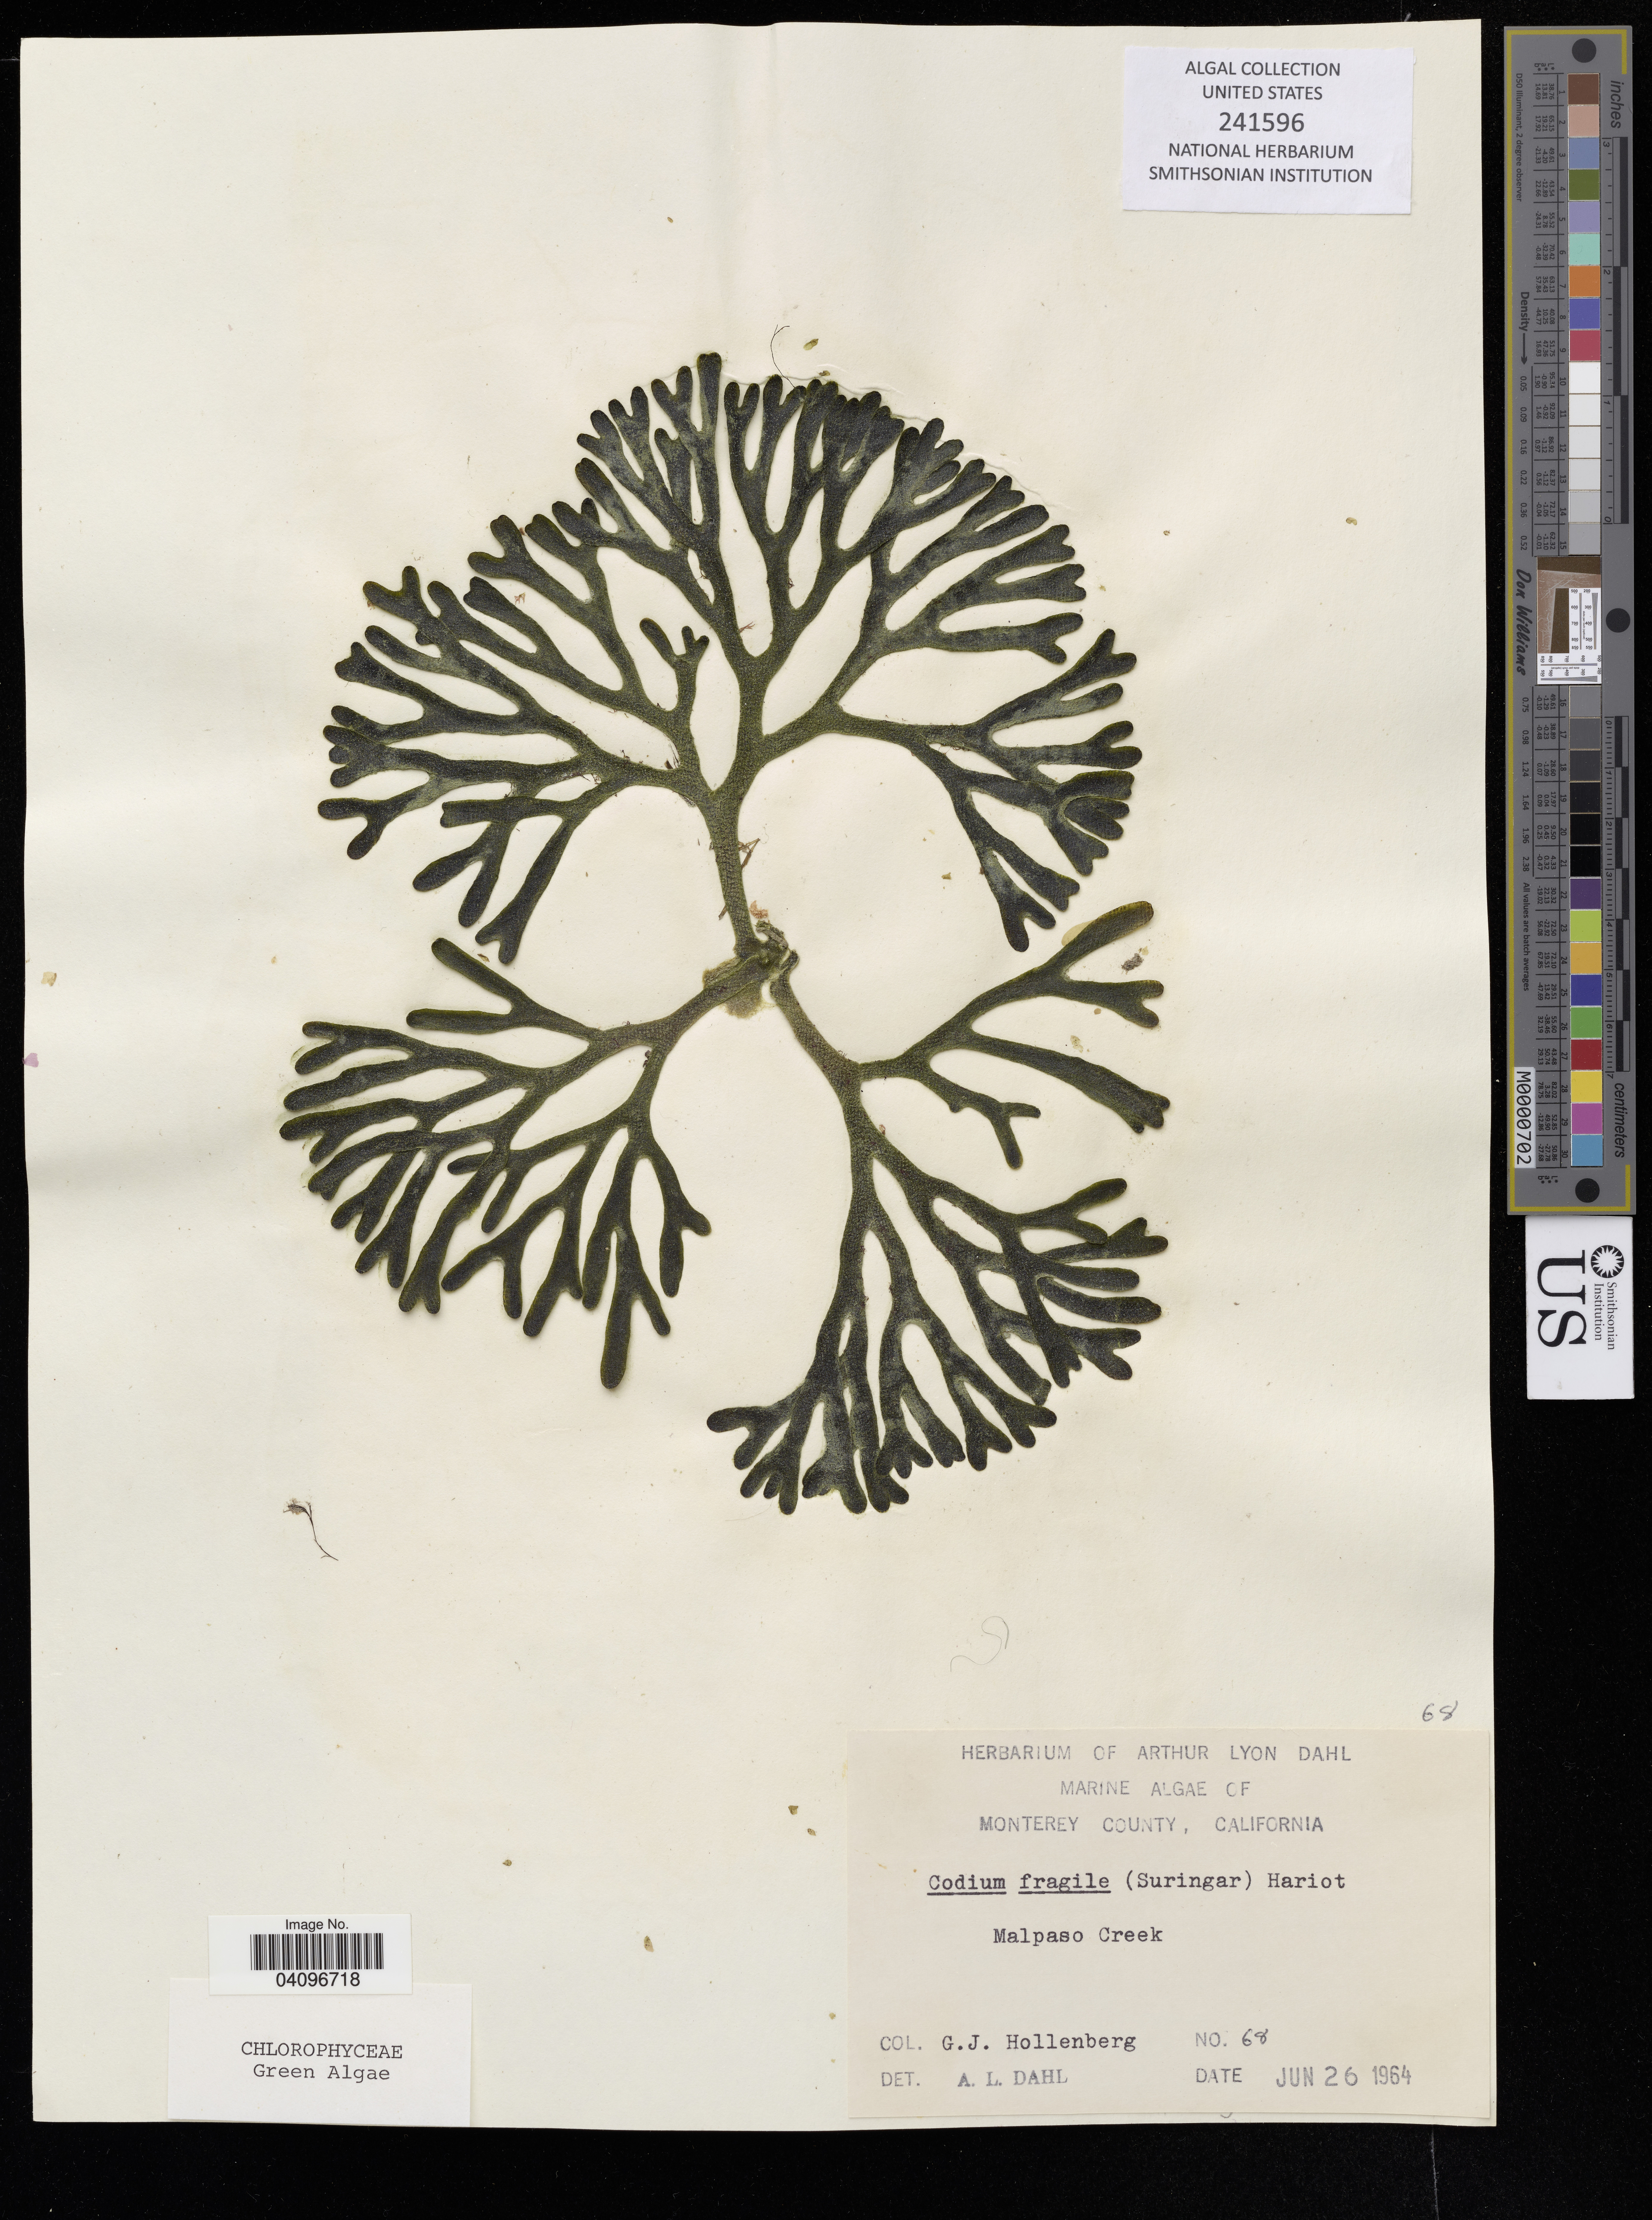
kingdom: Plantae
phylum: Chlorophyta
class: Ulvophyceae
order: Bryopsidales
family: Codiaceae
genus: Codium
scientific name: Codium fragile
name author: (Suringar) P. Hariot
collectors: G. Hollenberg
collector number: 68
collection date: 1964-06-26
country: United States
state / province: California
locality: Monterey County, Malpaso Creek.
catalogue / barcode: US 241596